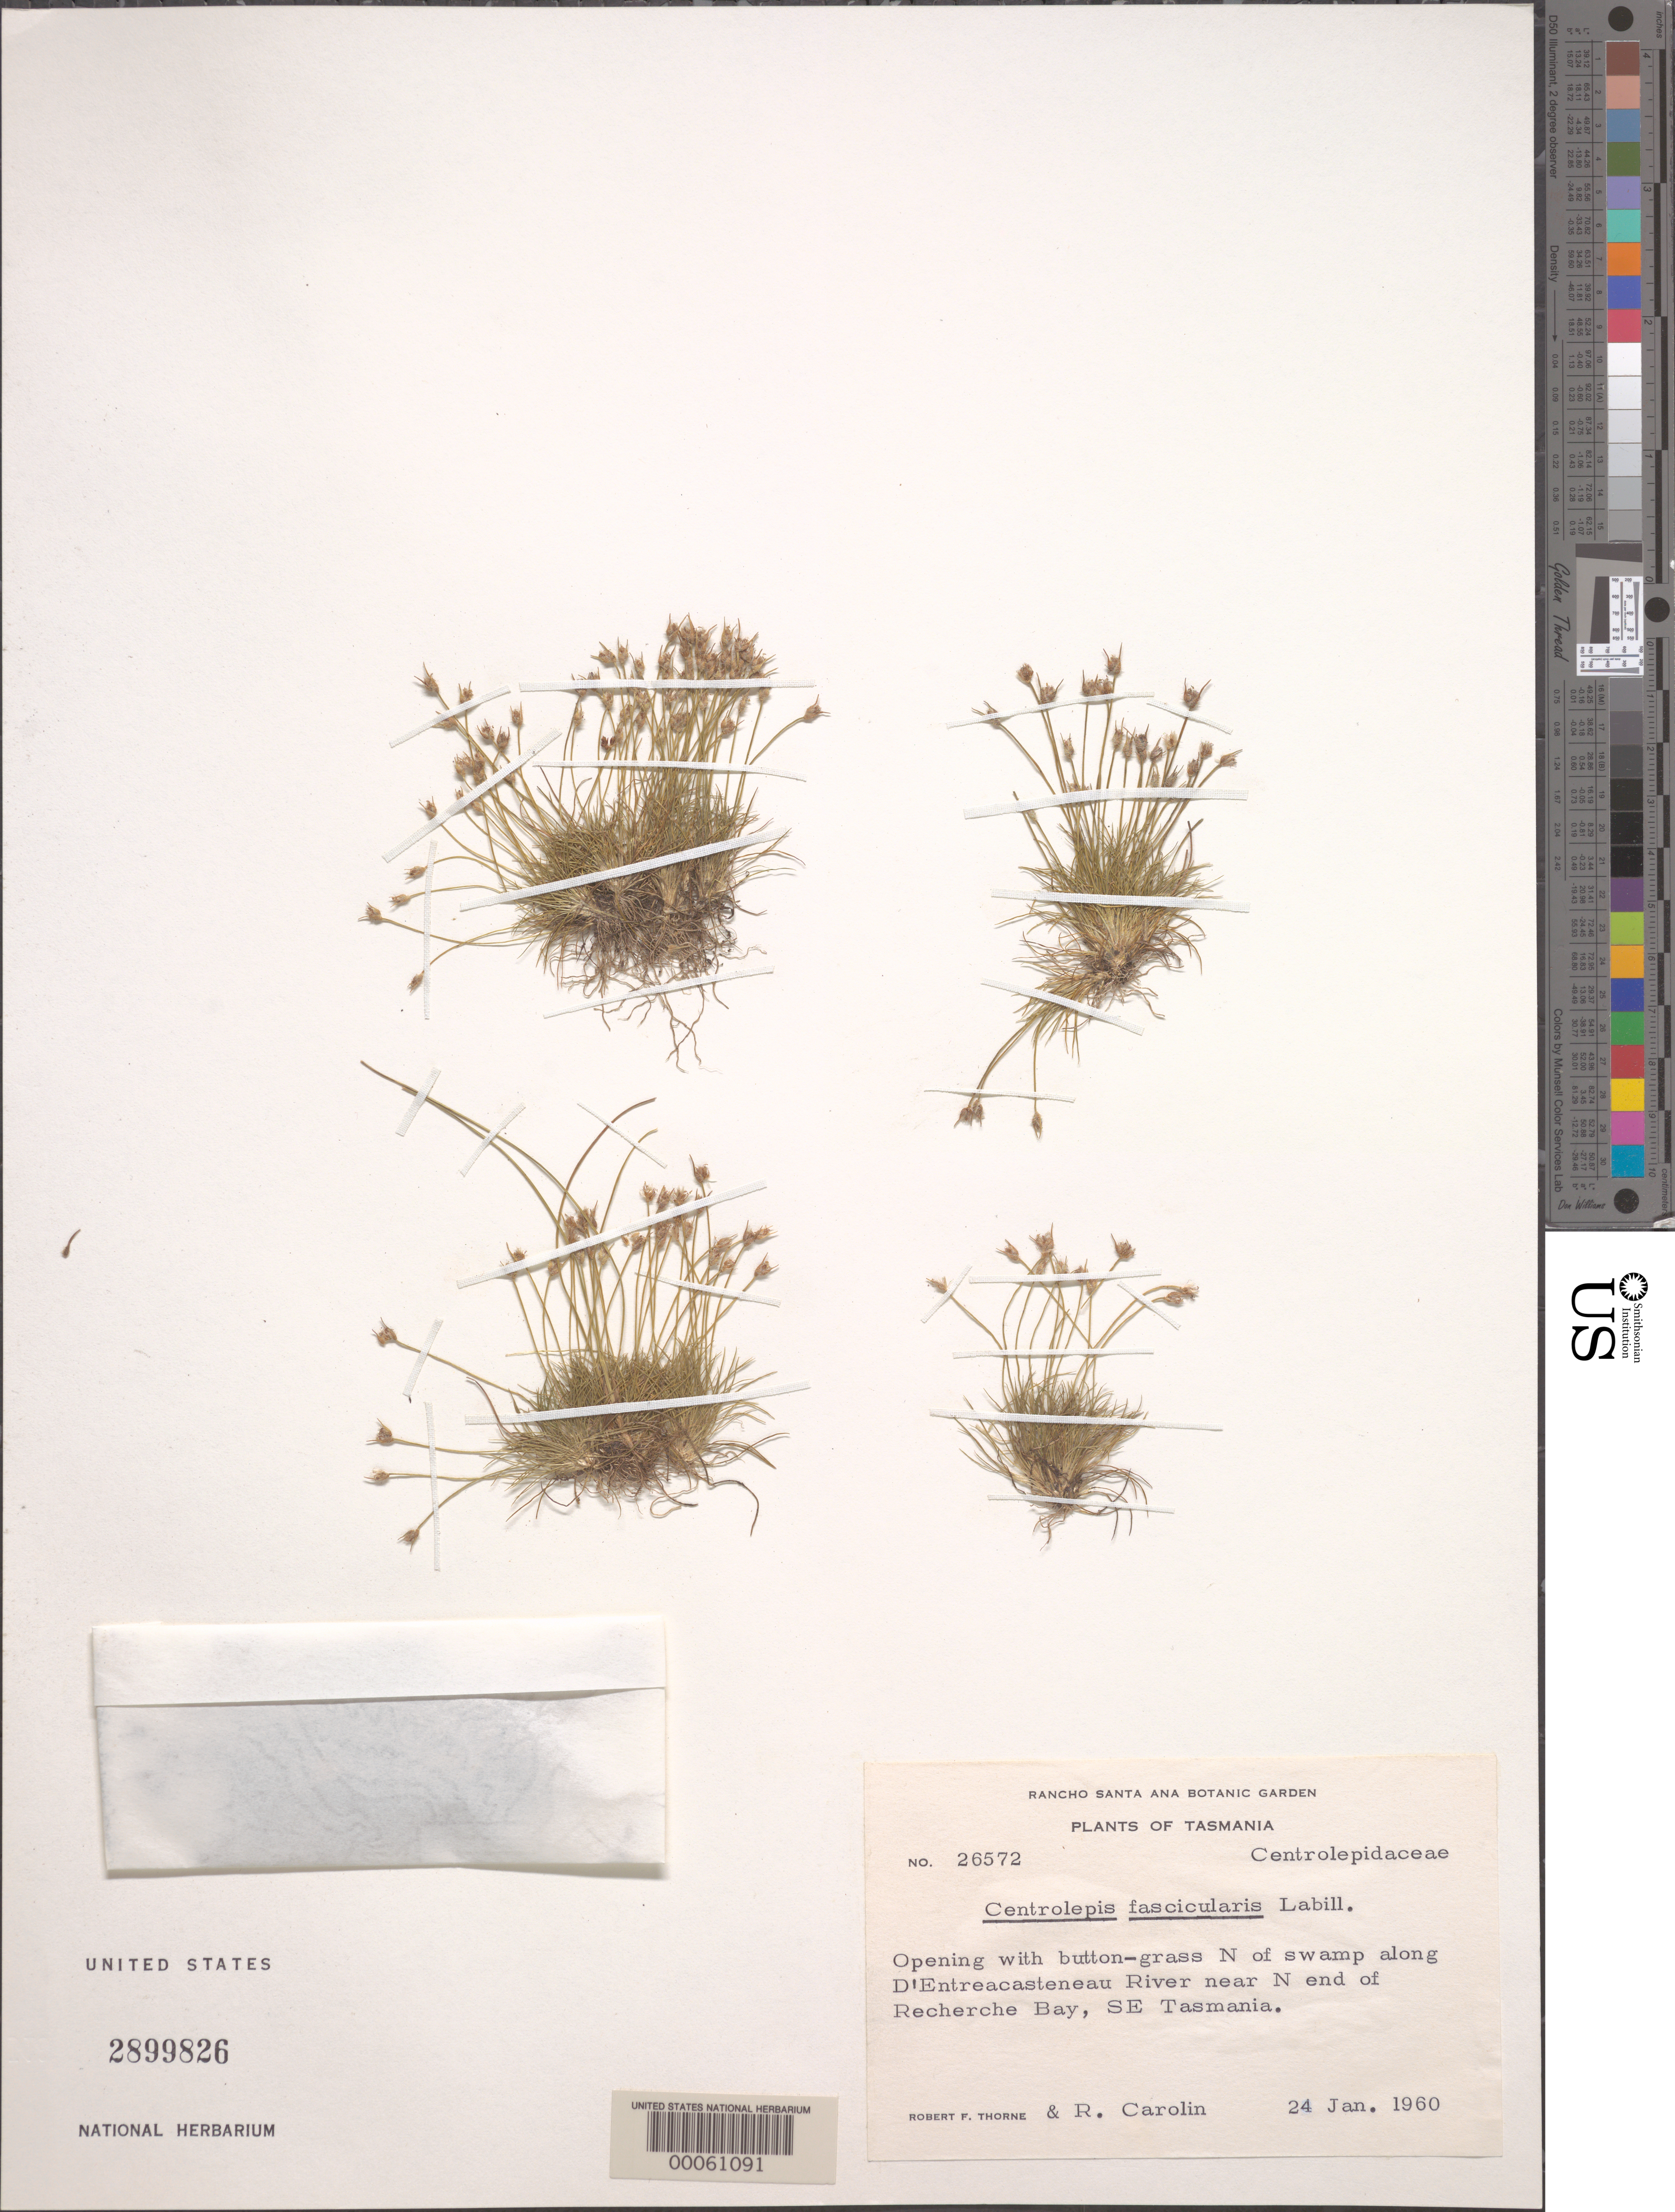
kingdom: Plantae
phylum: Tracheophyta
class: Liliopsida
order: Poales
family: Restionaceae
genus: Centrolepis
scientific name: Centrolepis fascicularis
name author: Labill.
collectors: R. F. Thorne & R. Carolin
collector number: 26572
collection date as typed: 24 Jan 1960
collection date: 1960-01-24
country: Australia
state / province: Tasmania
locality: Opening with button-grass n of swamp along d'entreasteneau river near n end of recherche bay, se tasmania.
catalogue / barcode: US 2899826